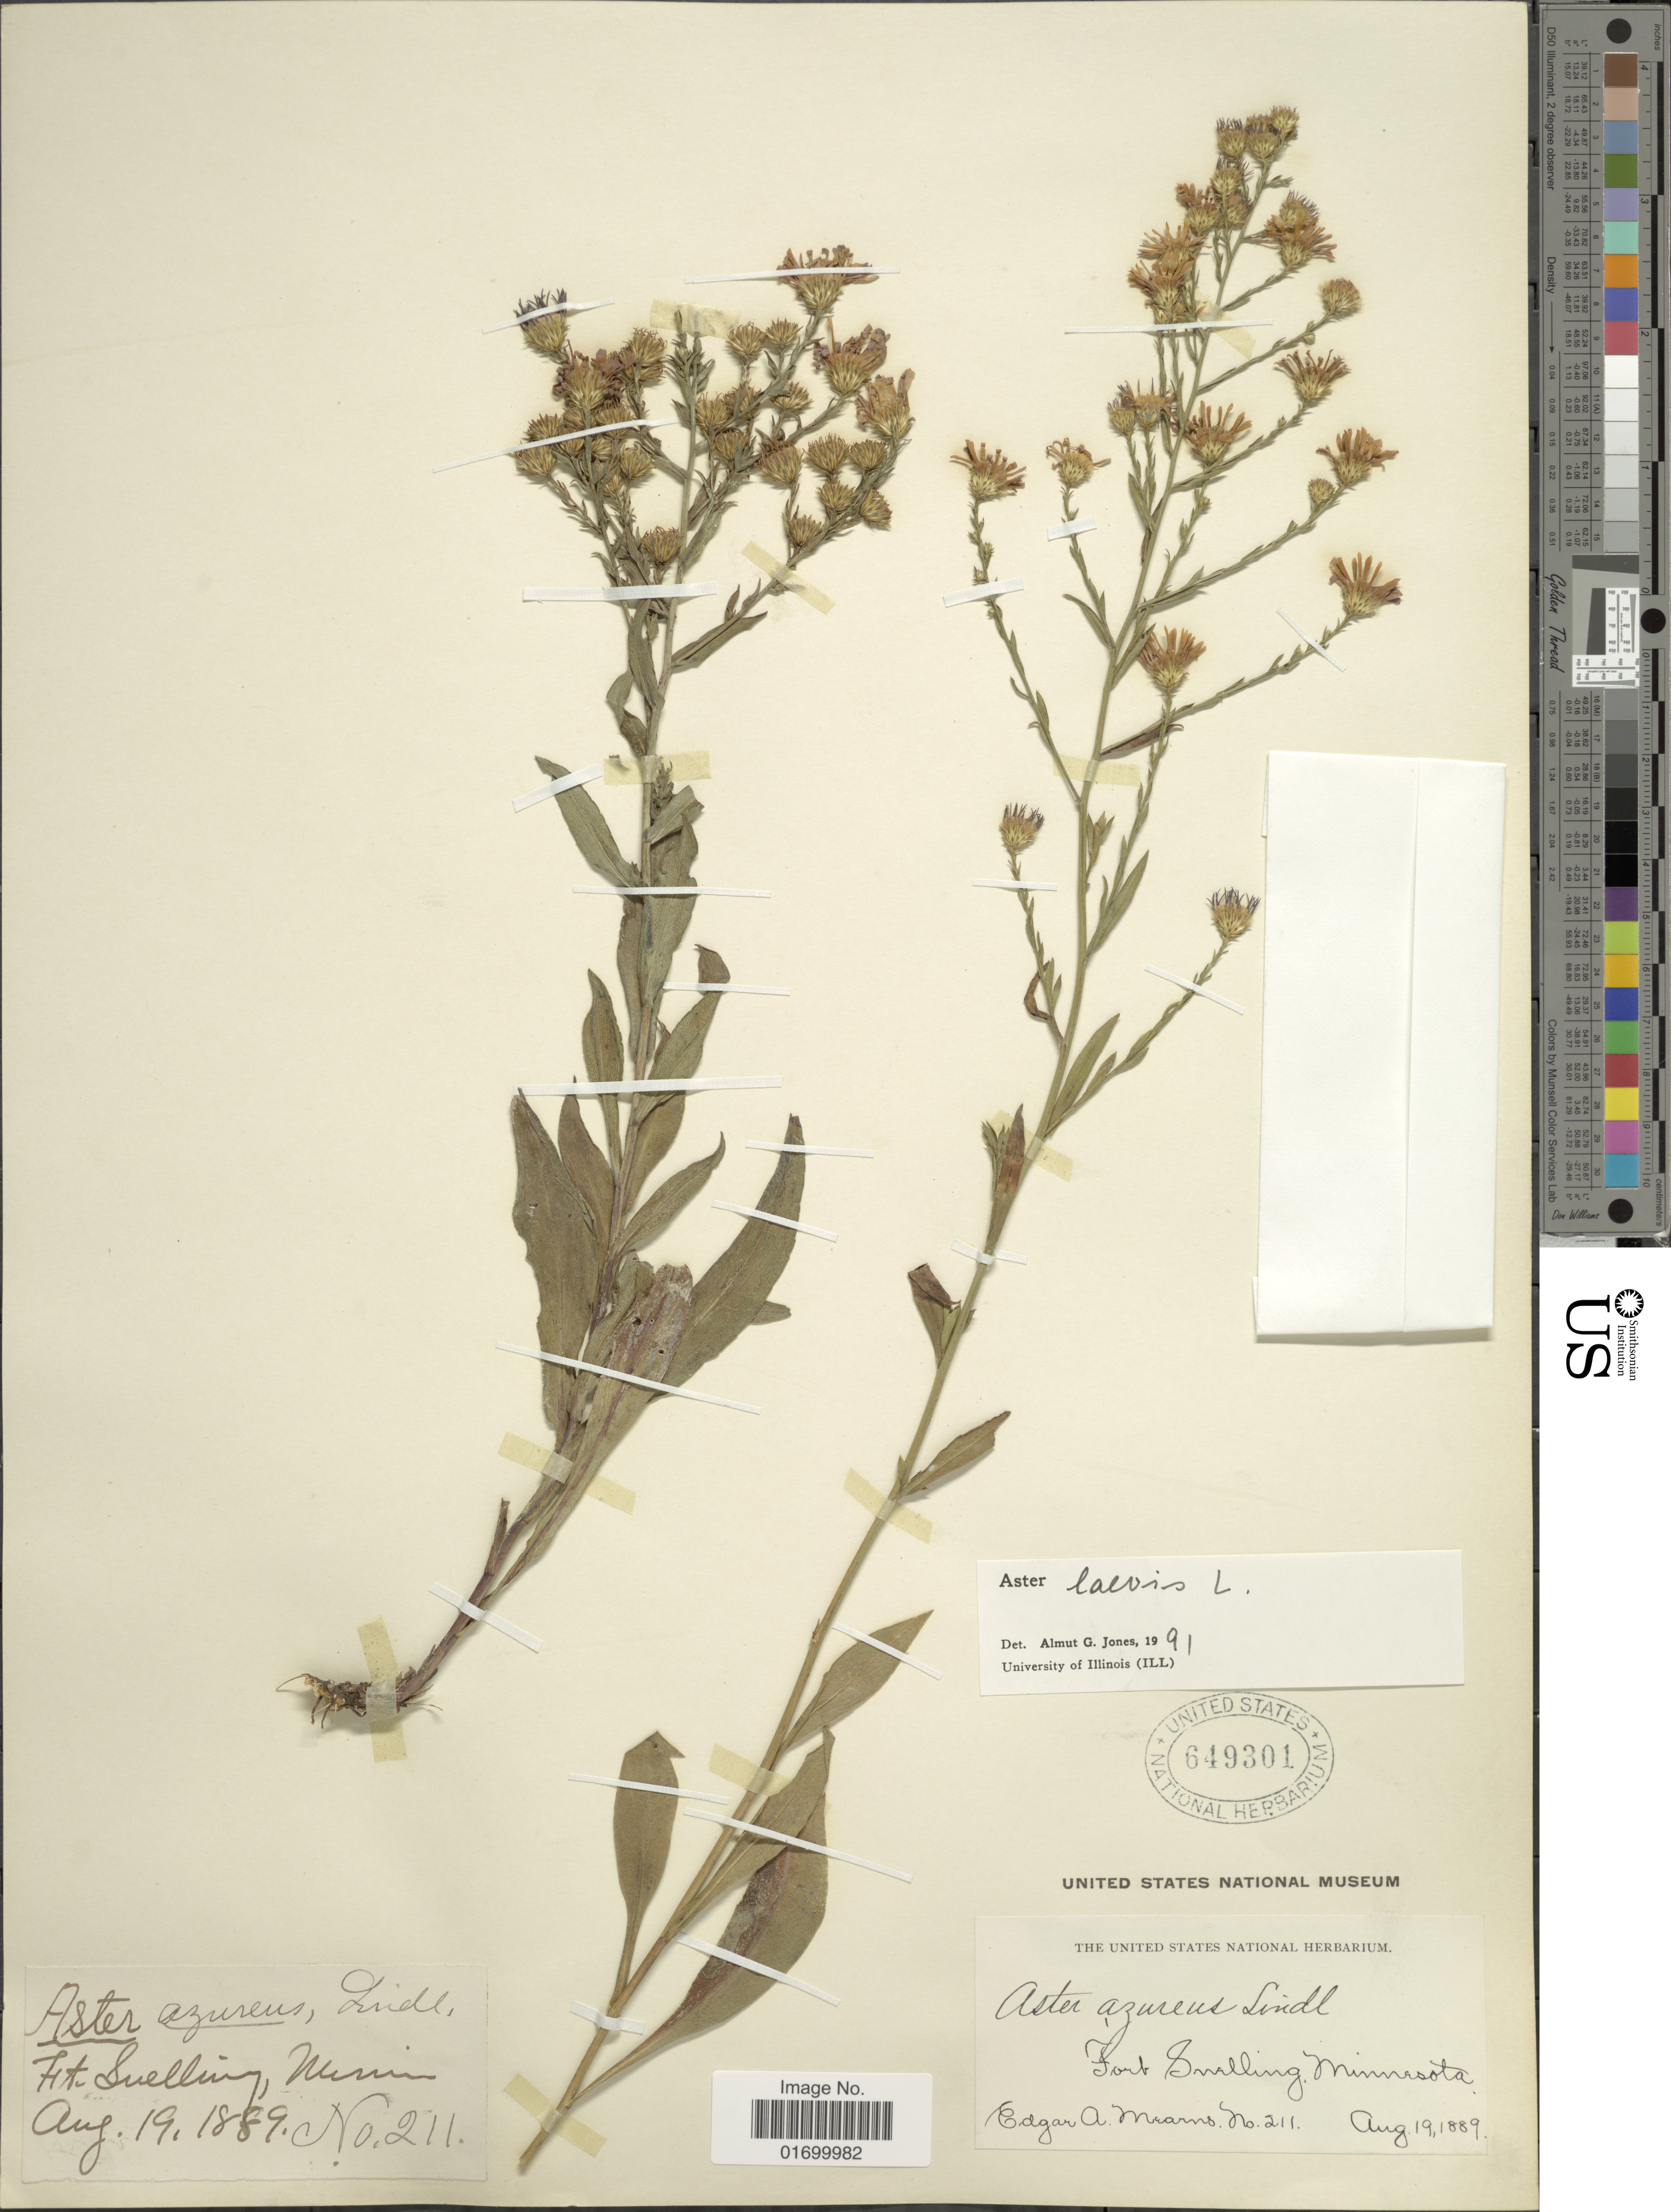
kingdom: Plantae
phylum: Tracheophyta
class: Magnoliopsida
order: Asterales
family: Asteraceae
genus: Symphyotrichum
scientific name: Symphyotrichum laeve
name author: (L.) Á. Löve & D. Löve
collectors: E. A. Mearns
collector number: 211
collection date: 1889-08-19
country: United States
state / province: Minnesota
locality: Fort Snelling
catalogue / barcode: US 649301